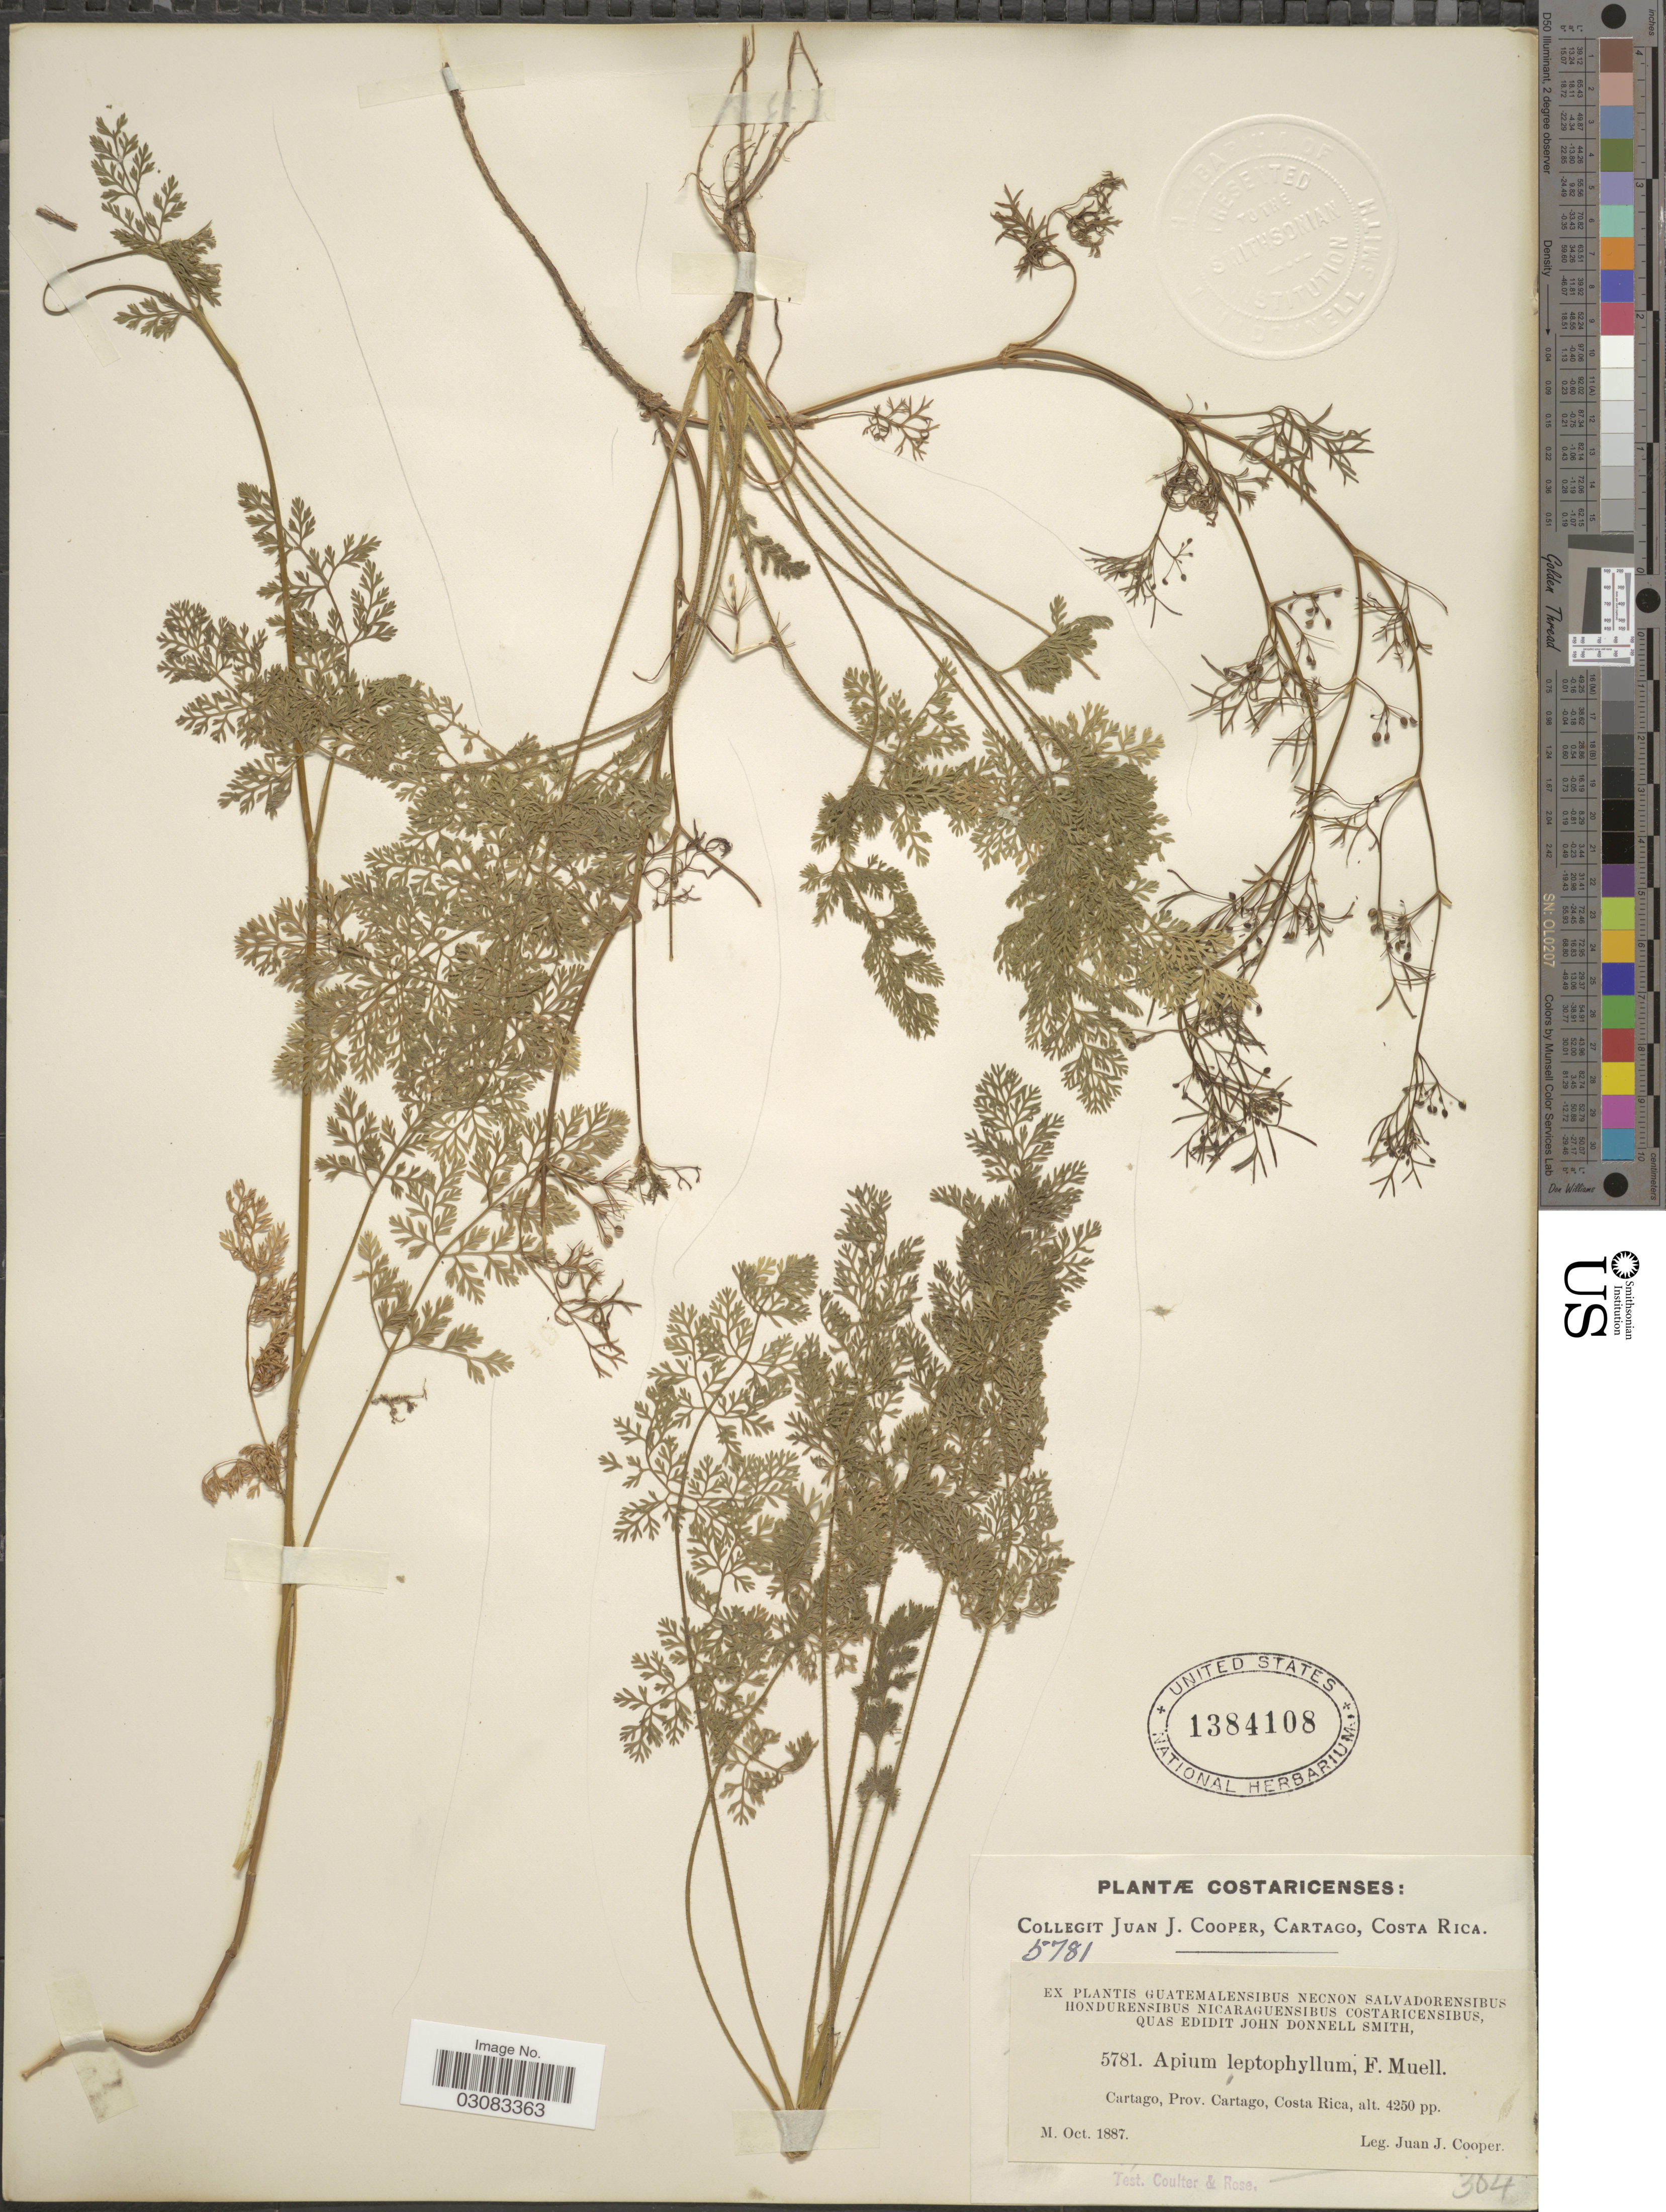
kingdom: Plantae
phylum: Tracheophyta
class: Magnoliopsida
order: Apiales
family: Apiaceae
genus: Cyclospermum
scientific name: Cyclospermum leptophyllum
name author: (Pers.) Sprague ex Britton & P. Wilson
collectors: J. J. Cooper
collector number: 5781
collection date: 1887-10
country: Costa Rica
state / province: Cartago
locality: Cartago.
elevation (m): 1295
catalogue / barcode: US 1384108